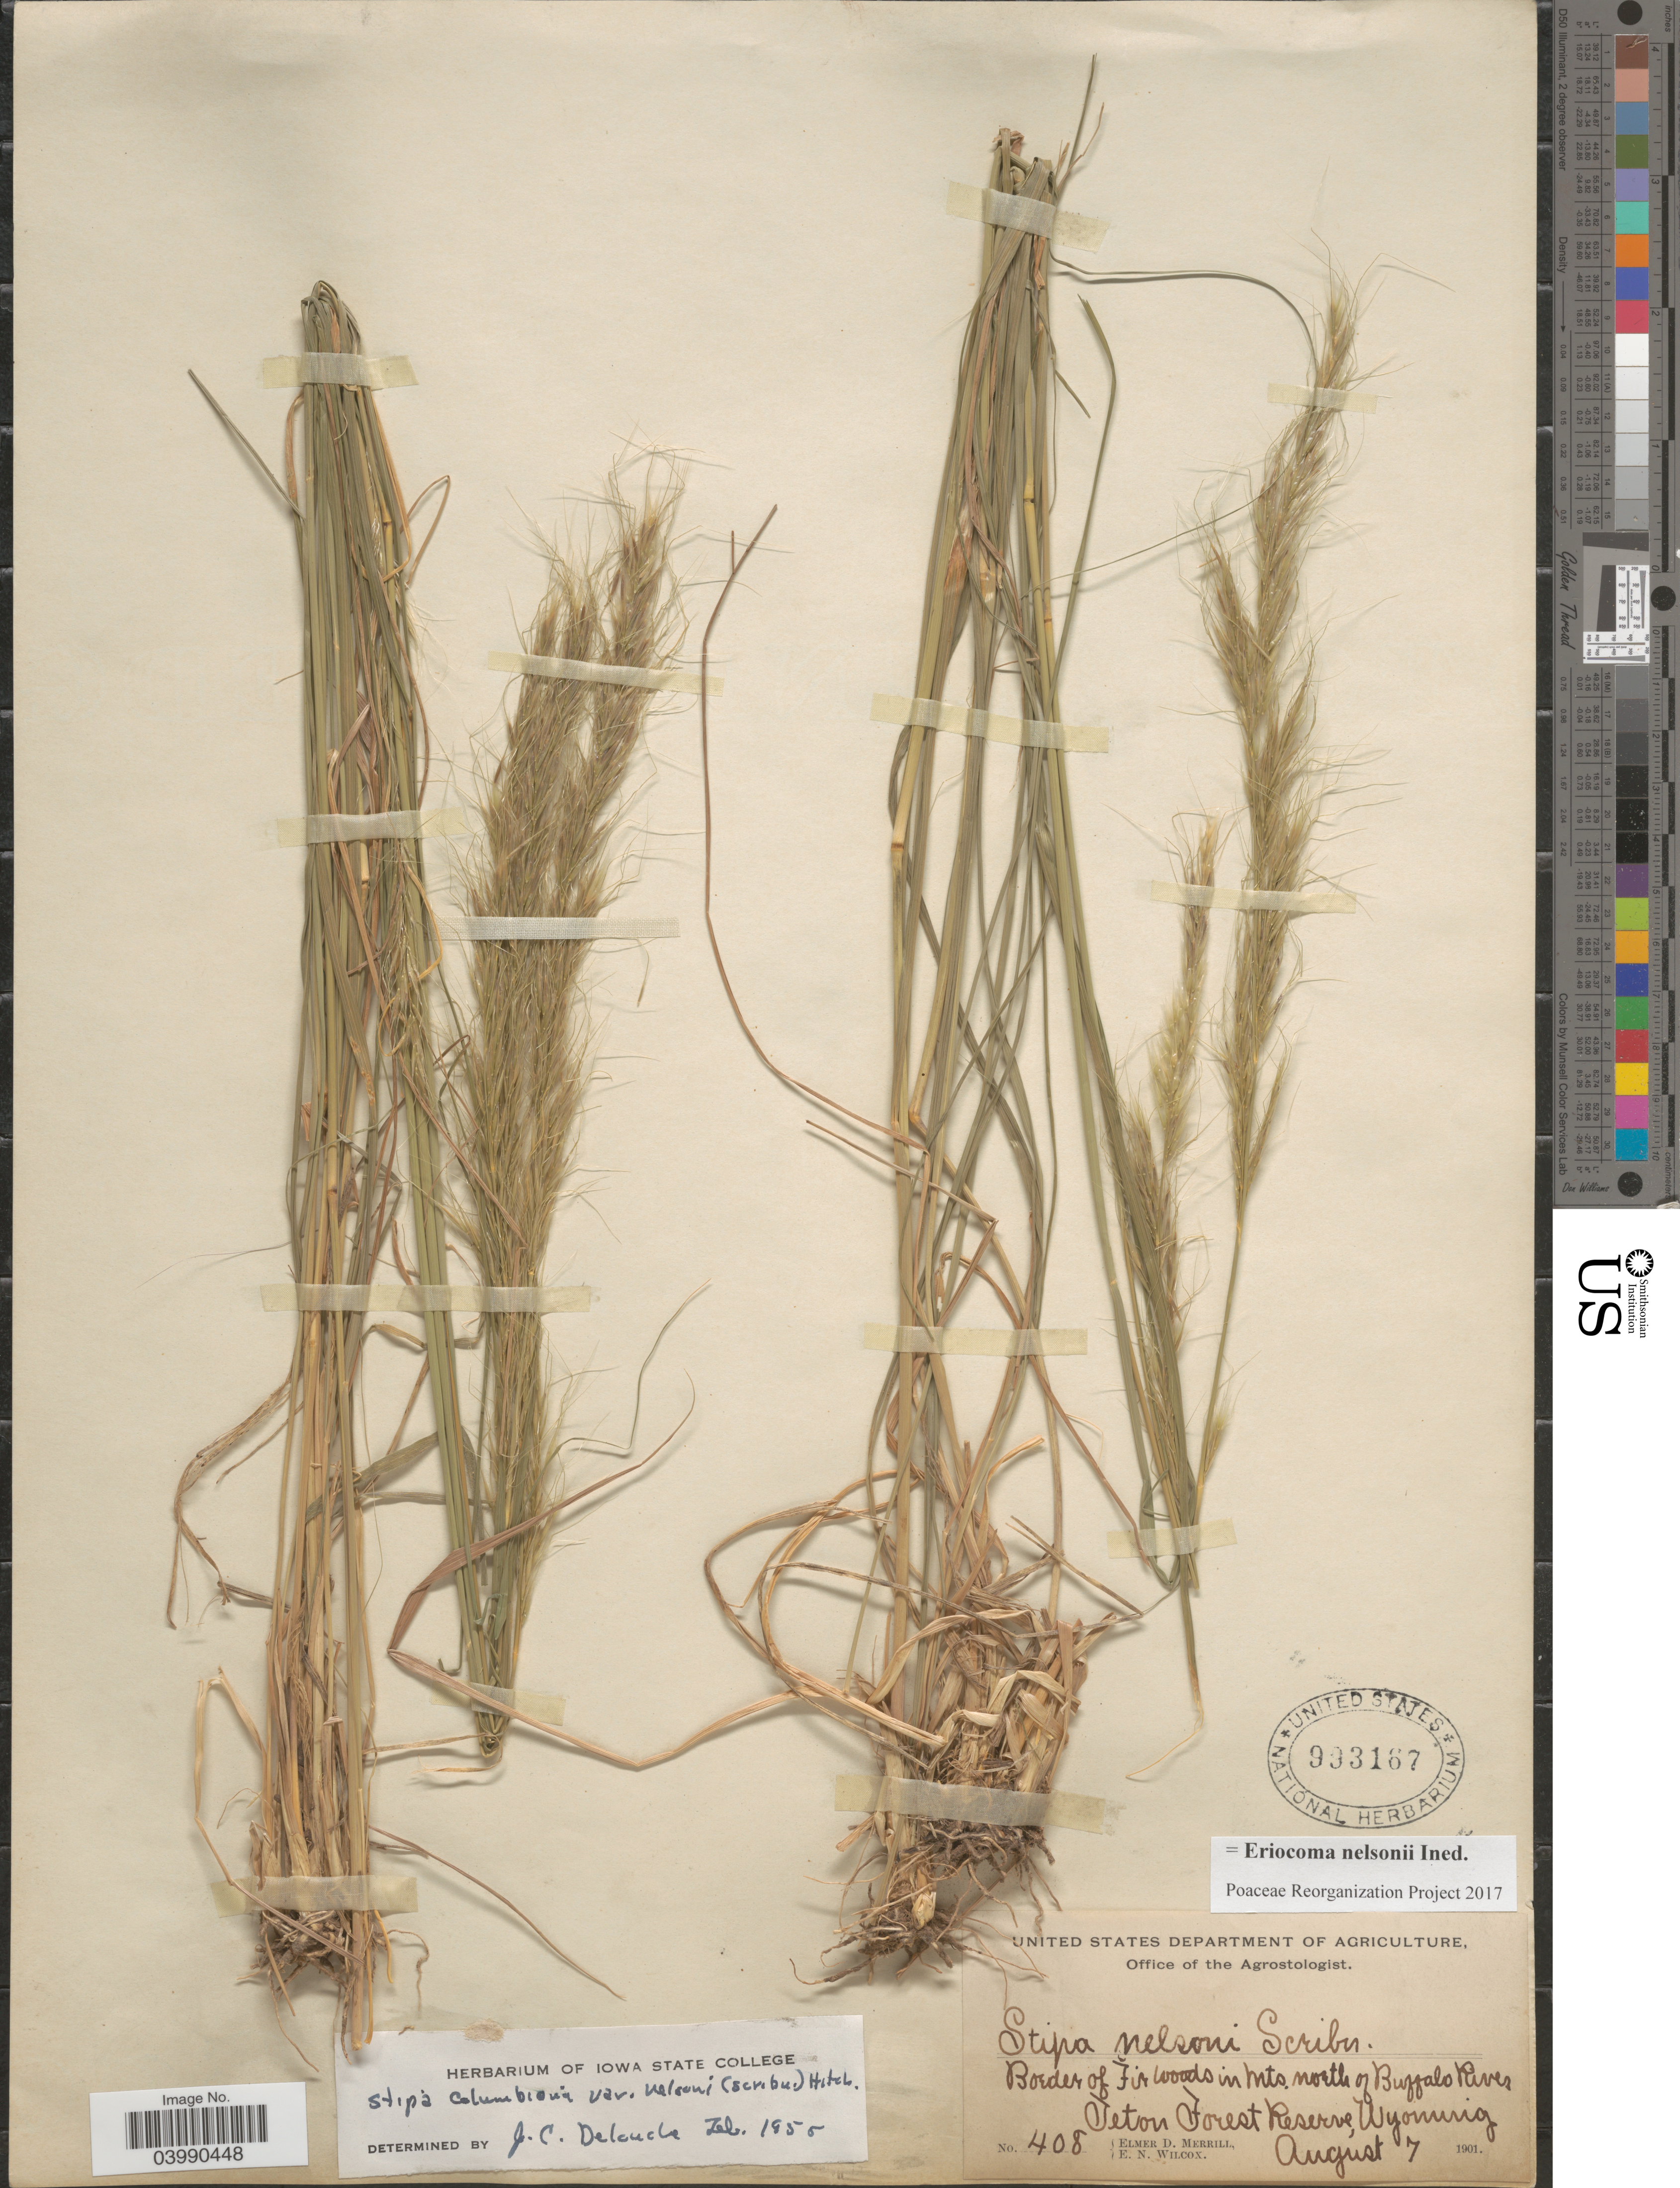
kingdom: Plantae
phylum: Tracheophyta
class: Liliopsida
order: Poales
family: Poaceae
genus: Eriocoma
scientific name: Eriocoma nelsonii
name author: (Scribn.) Romasch.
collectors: E. D. Merrill & E. Wilcox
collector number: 408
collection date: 1901-08-07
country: United States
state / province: Wyoming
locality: Border of Fir woods in Mts. north of Buffalo River. Teton Forest Reserve.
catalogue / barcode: US 993167